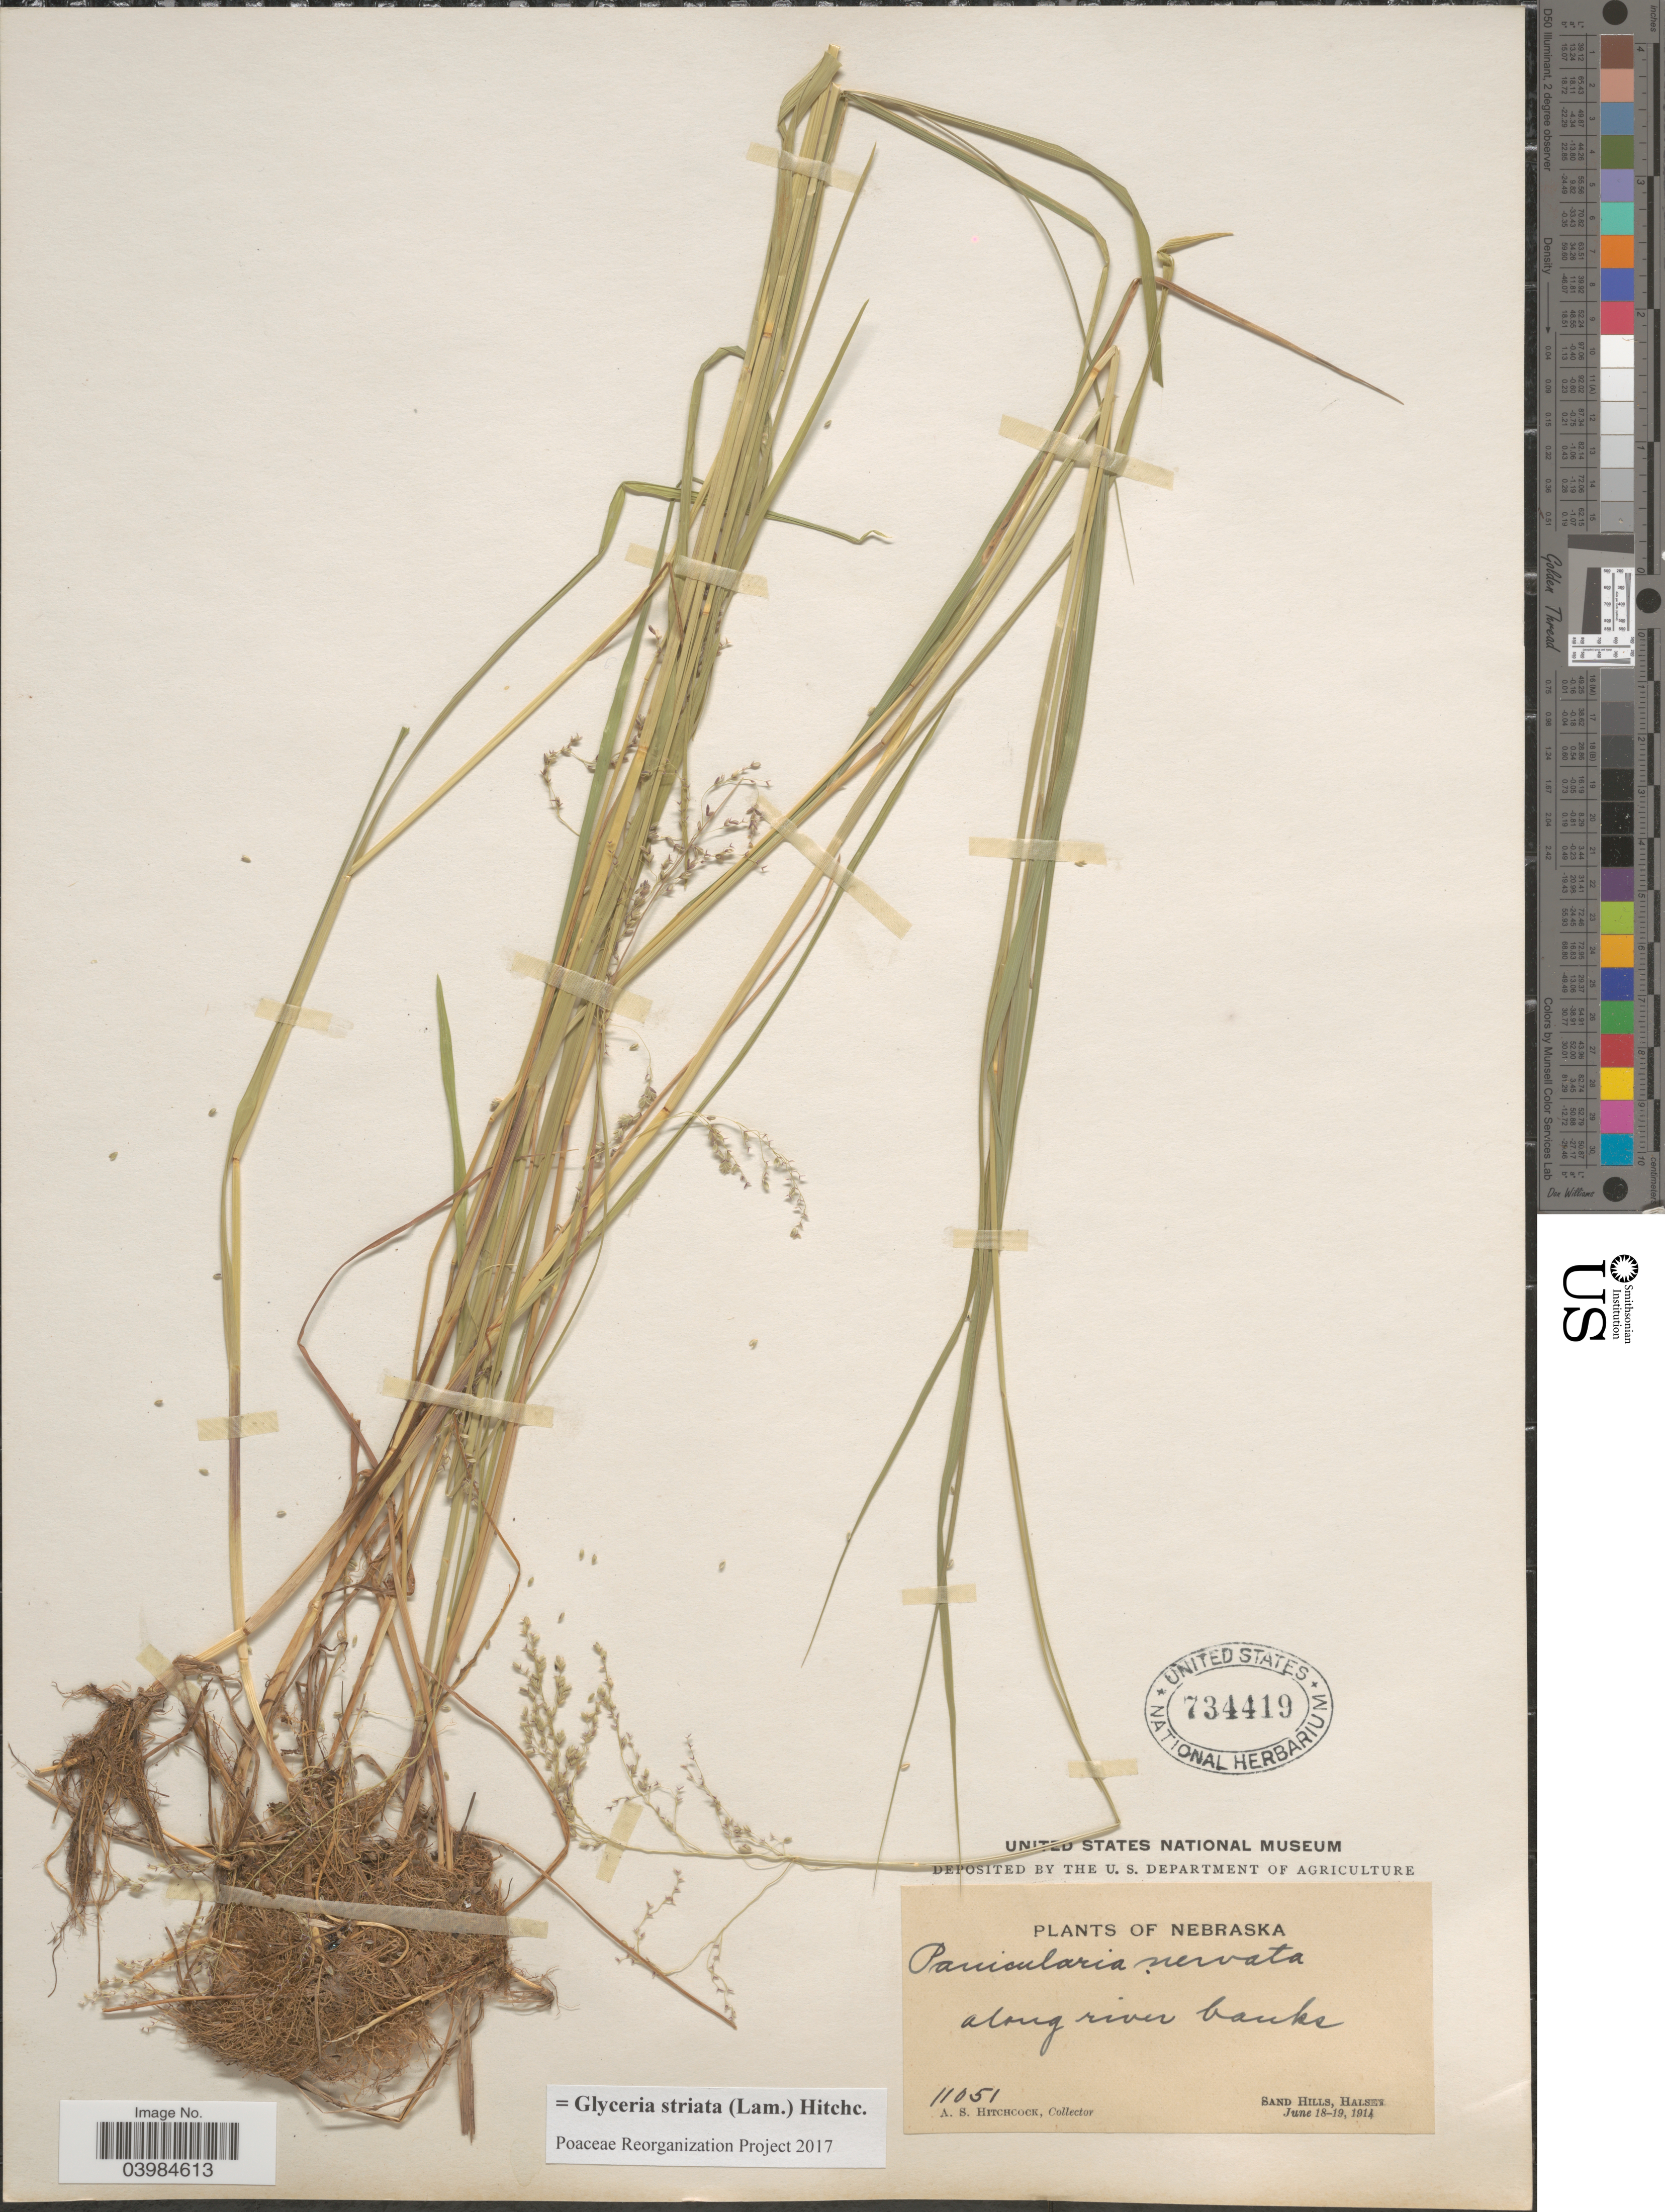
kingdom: Plantae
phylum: Tracheophyta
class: Liliopsida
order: Poales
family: Poaceae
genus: Glyceria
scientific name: Glyceria striata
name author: (Lam.) Hitchc.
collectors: A. S. Hitchcock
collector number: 11051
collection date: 1914-06-18/1914-06-19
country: United States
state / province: Nebraska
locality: Along river banks. Sand Hills, Halsey.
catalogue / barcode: US 734419